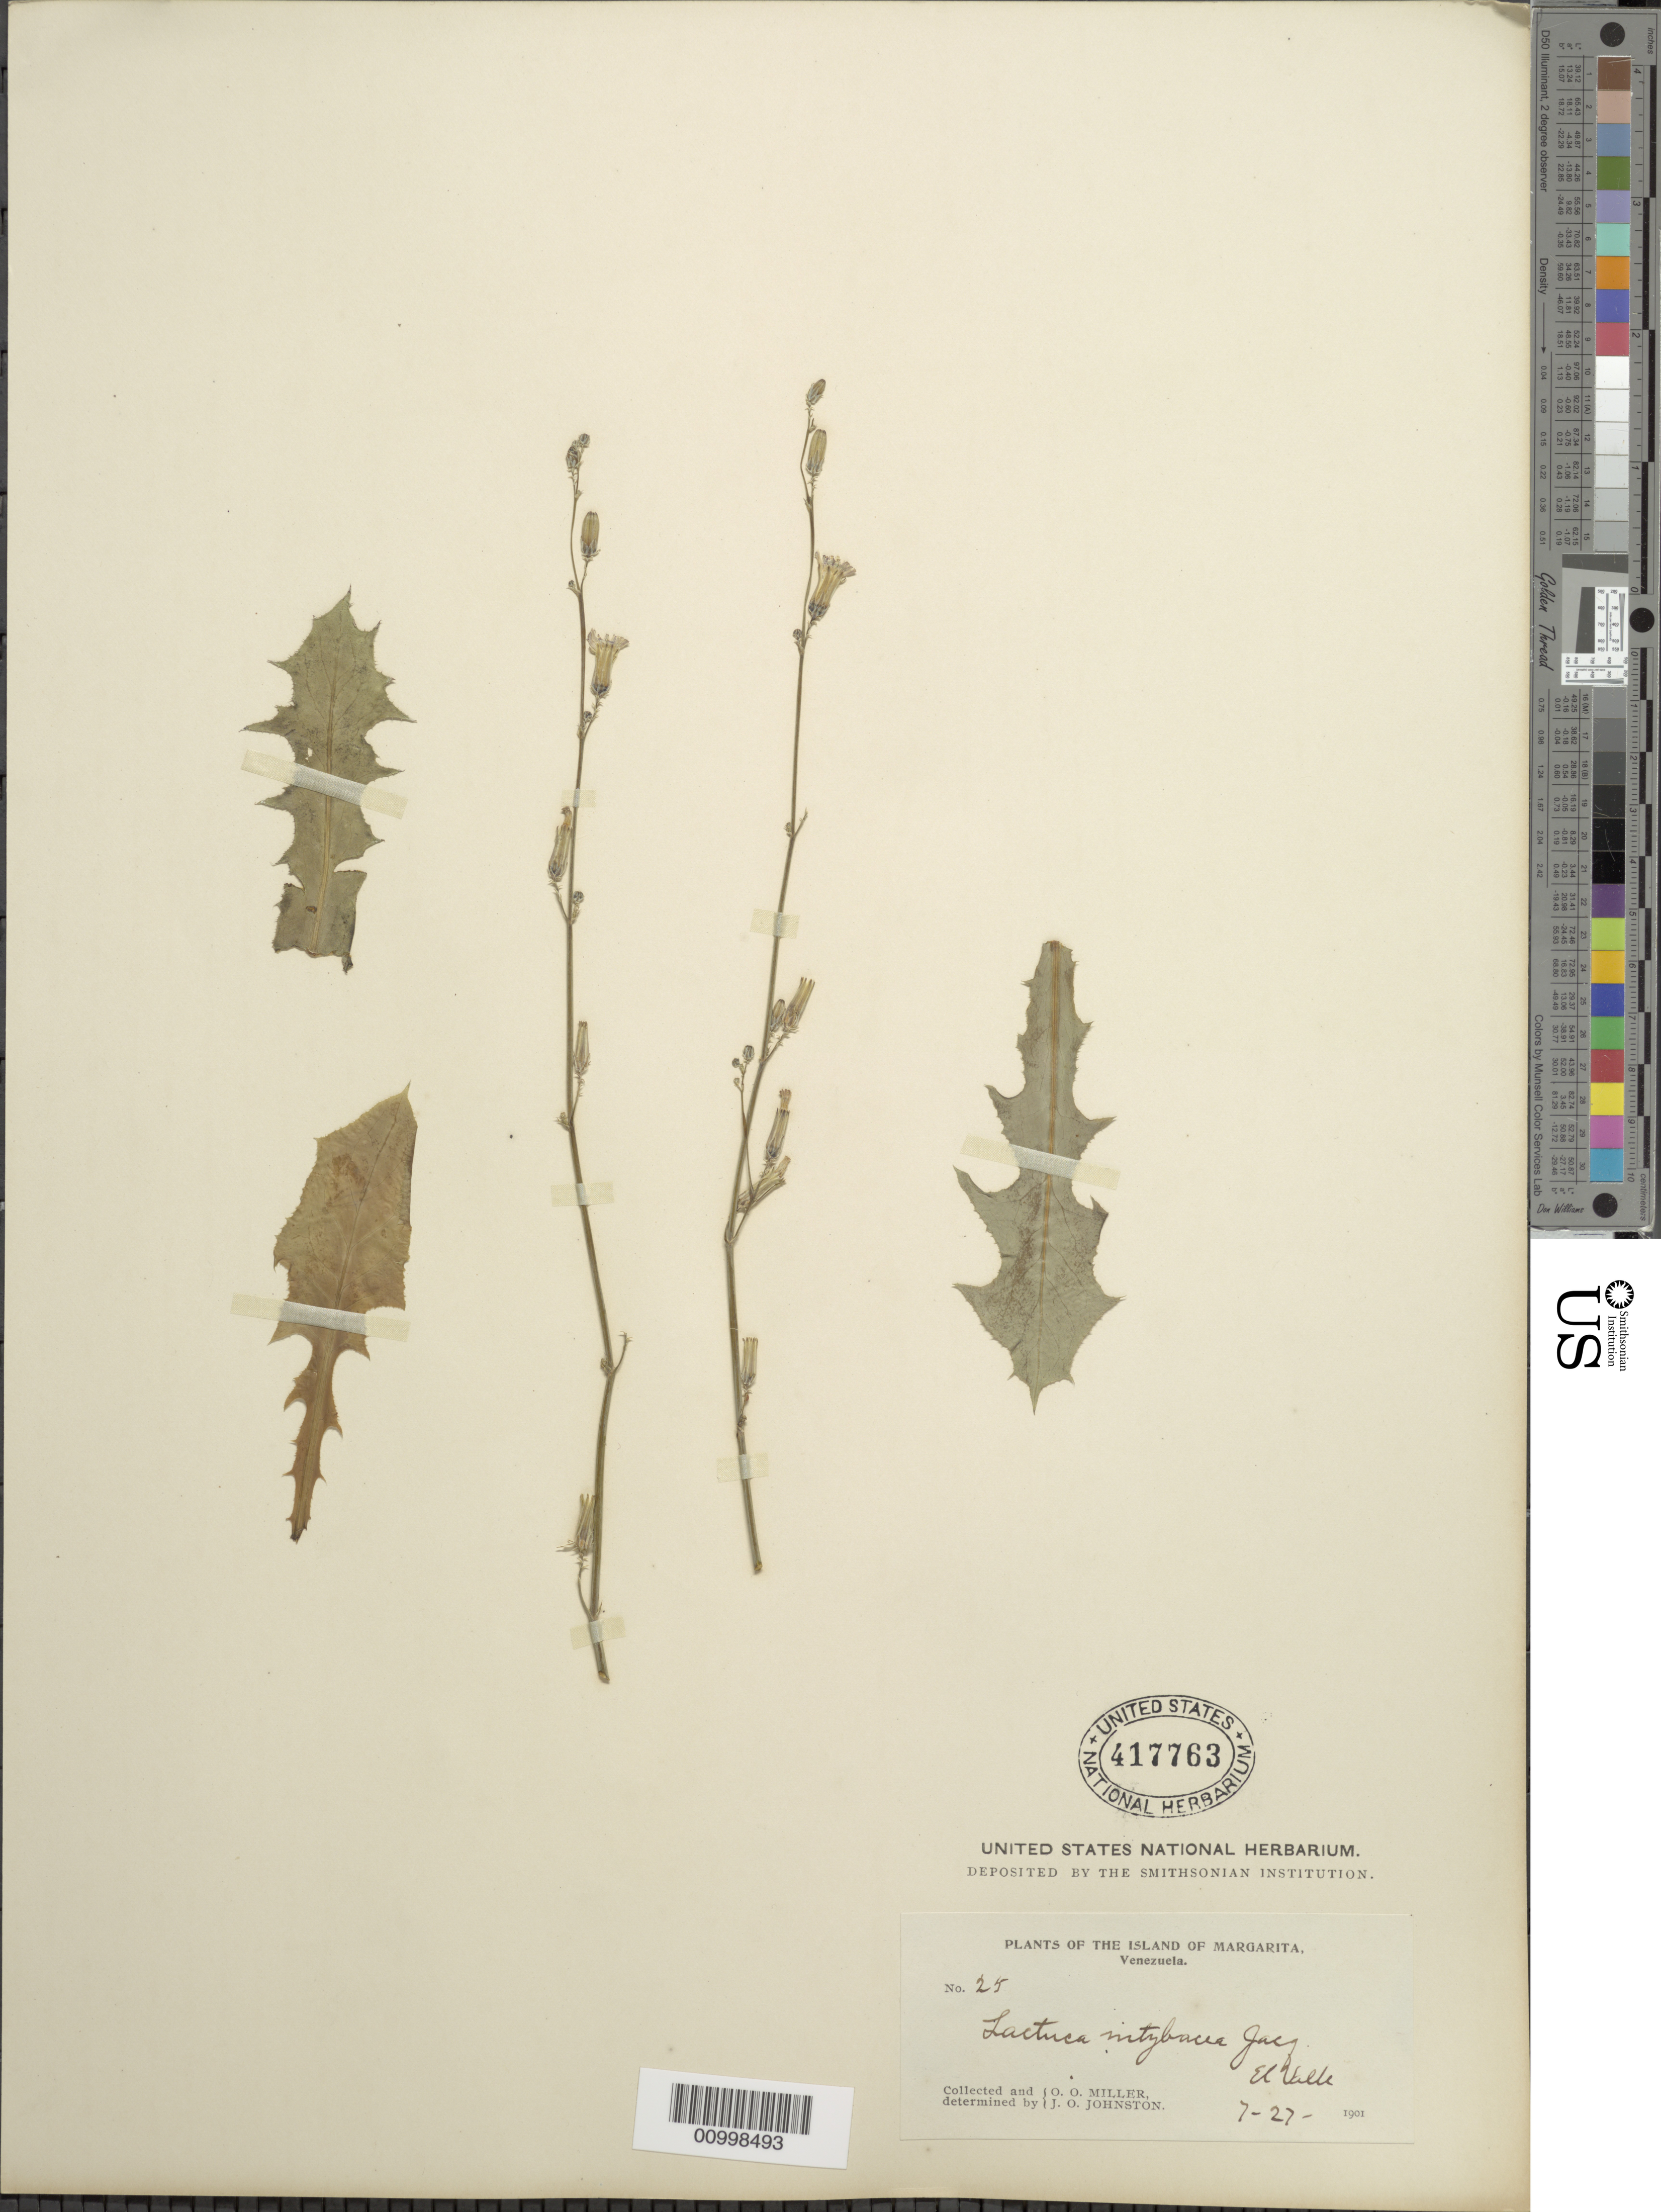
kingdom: Plantae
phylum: Tracheophyta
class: Magnoliopsida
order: Asterales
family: Asteraceae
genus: Launaea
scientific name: Launaea intybacea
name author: (Jacq.) Beauverd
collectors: O. O. Miller & J. Johnston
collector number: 25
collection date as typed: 27 Jul 1901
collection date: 1901-07-27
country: Venezuela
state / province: Nueva Esparta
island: Margarita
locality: El Valle.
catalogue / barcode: US 417763